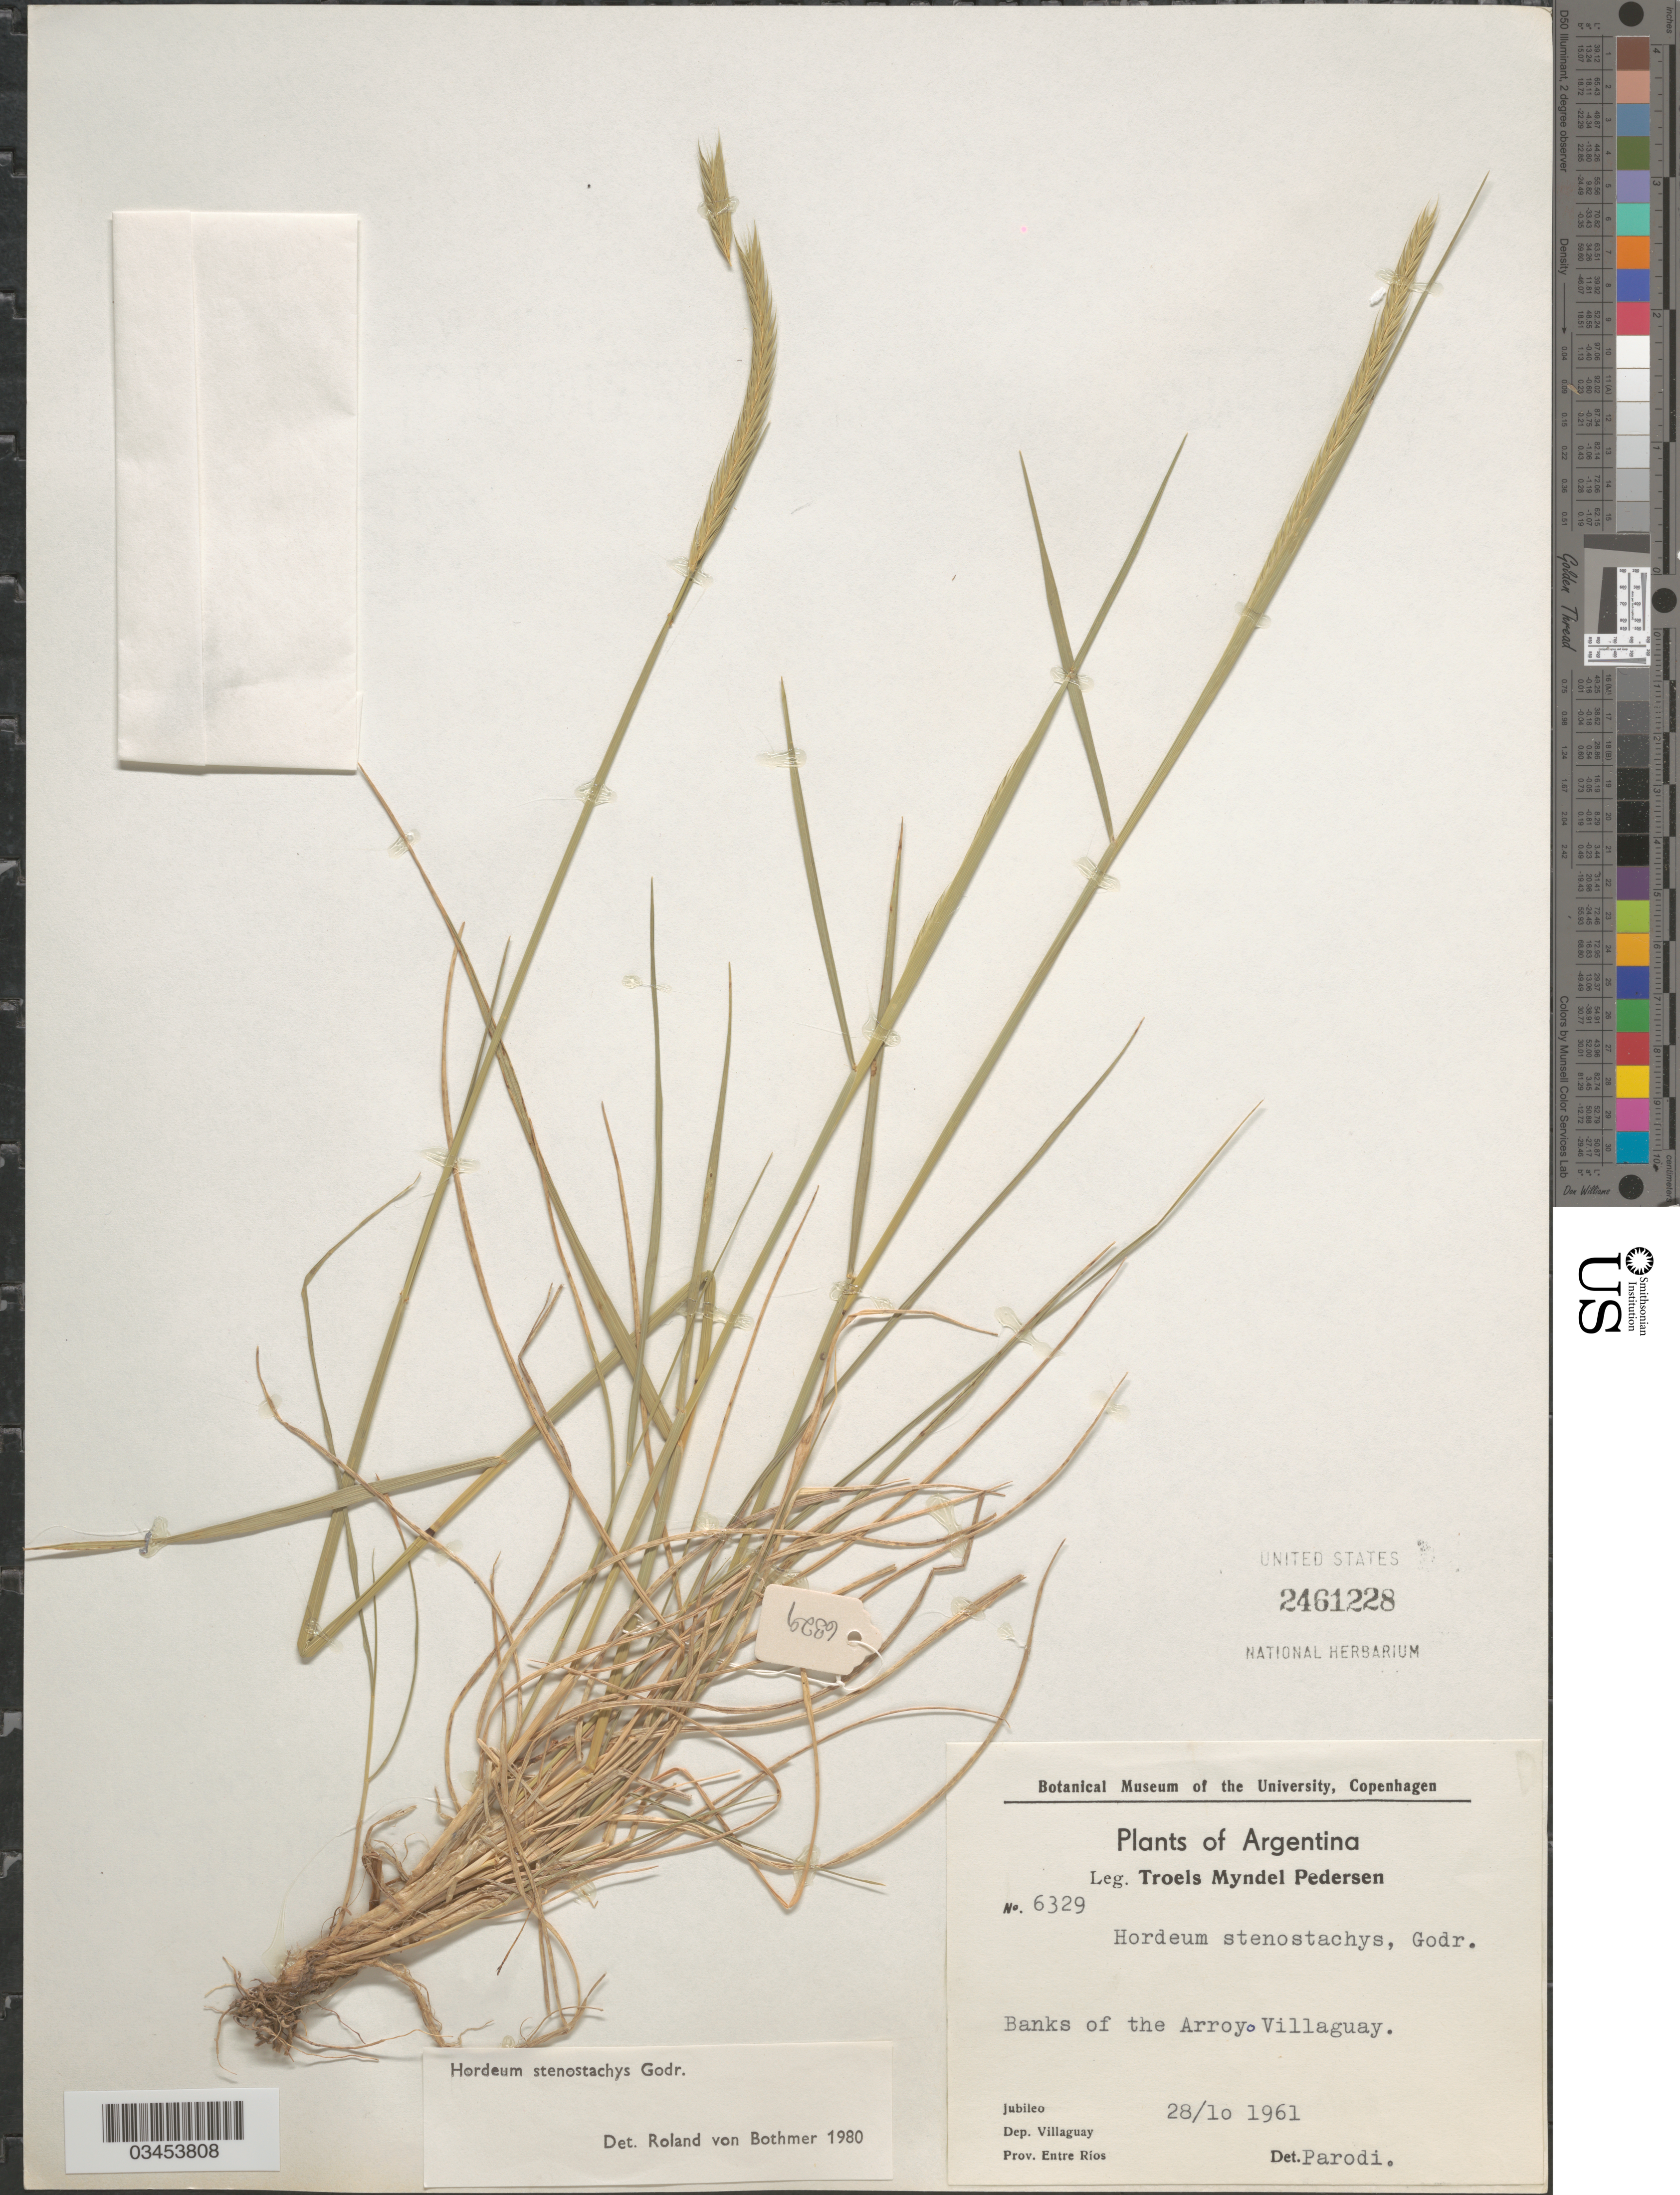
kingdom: Plantae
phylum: Tracheophyta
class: Liliopsida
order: Poales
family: Poaceae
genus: Hordeum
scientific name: Hordeum stenostachys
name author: Godr.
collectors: T. Pederson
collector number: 6329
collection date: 1961-10-28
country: Argentina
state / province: Entre Rios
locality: Banks of the Arroyo Villaguay. Jubileo. Dep. Villaguay.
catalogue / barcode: US 2461228